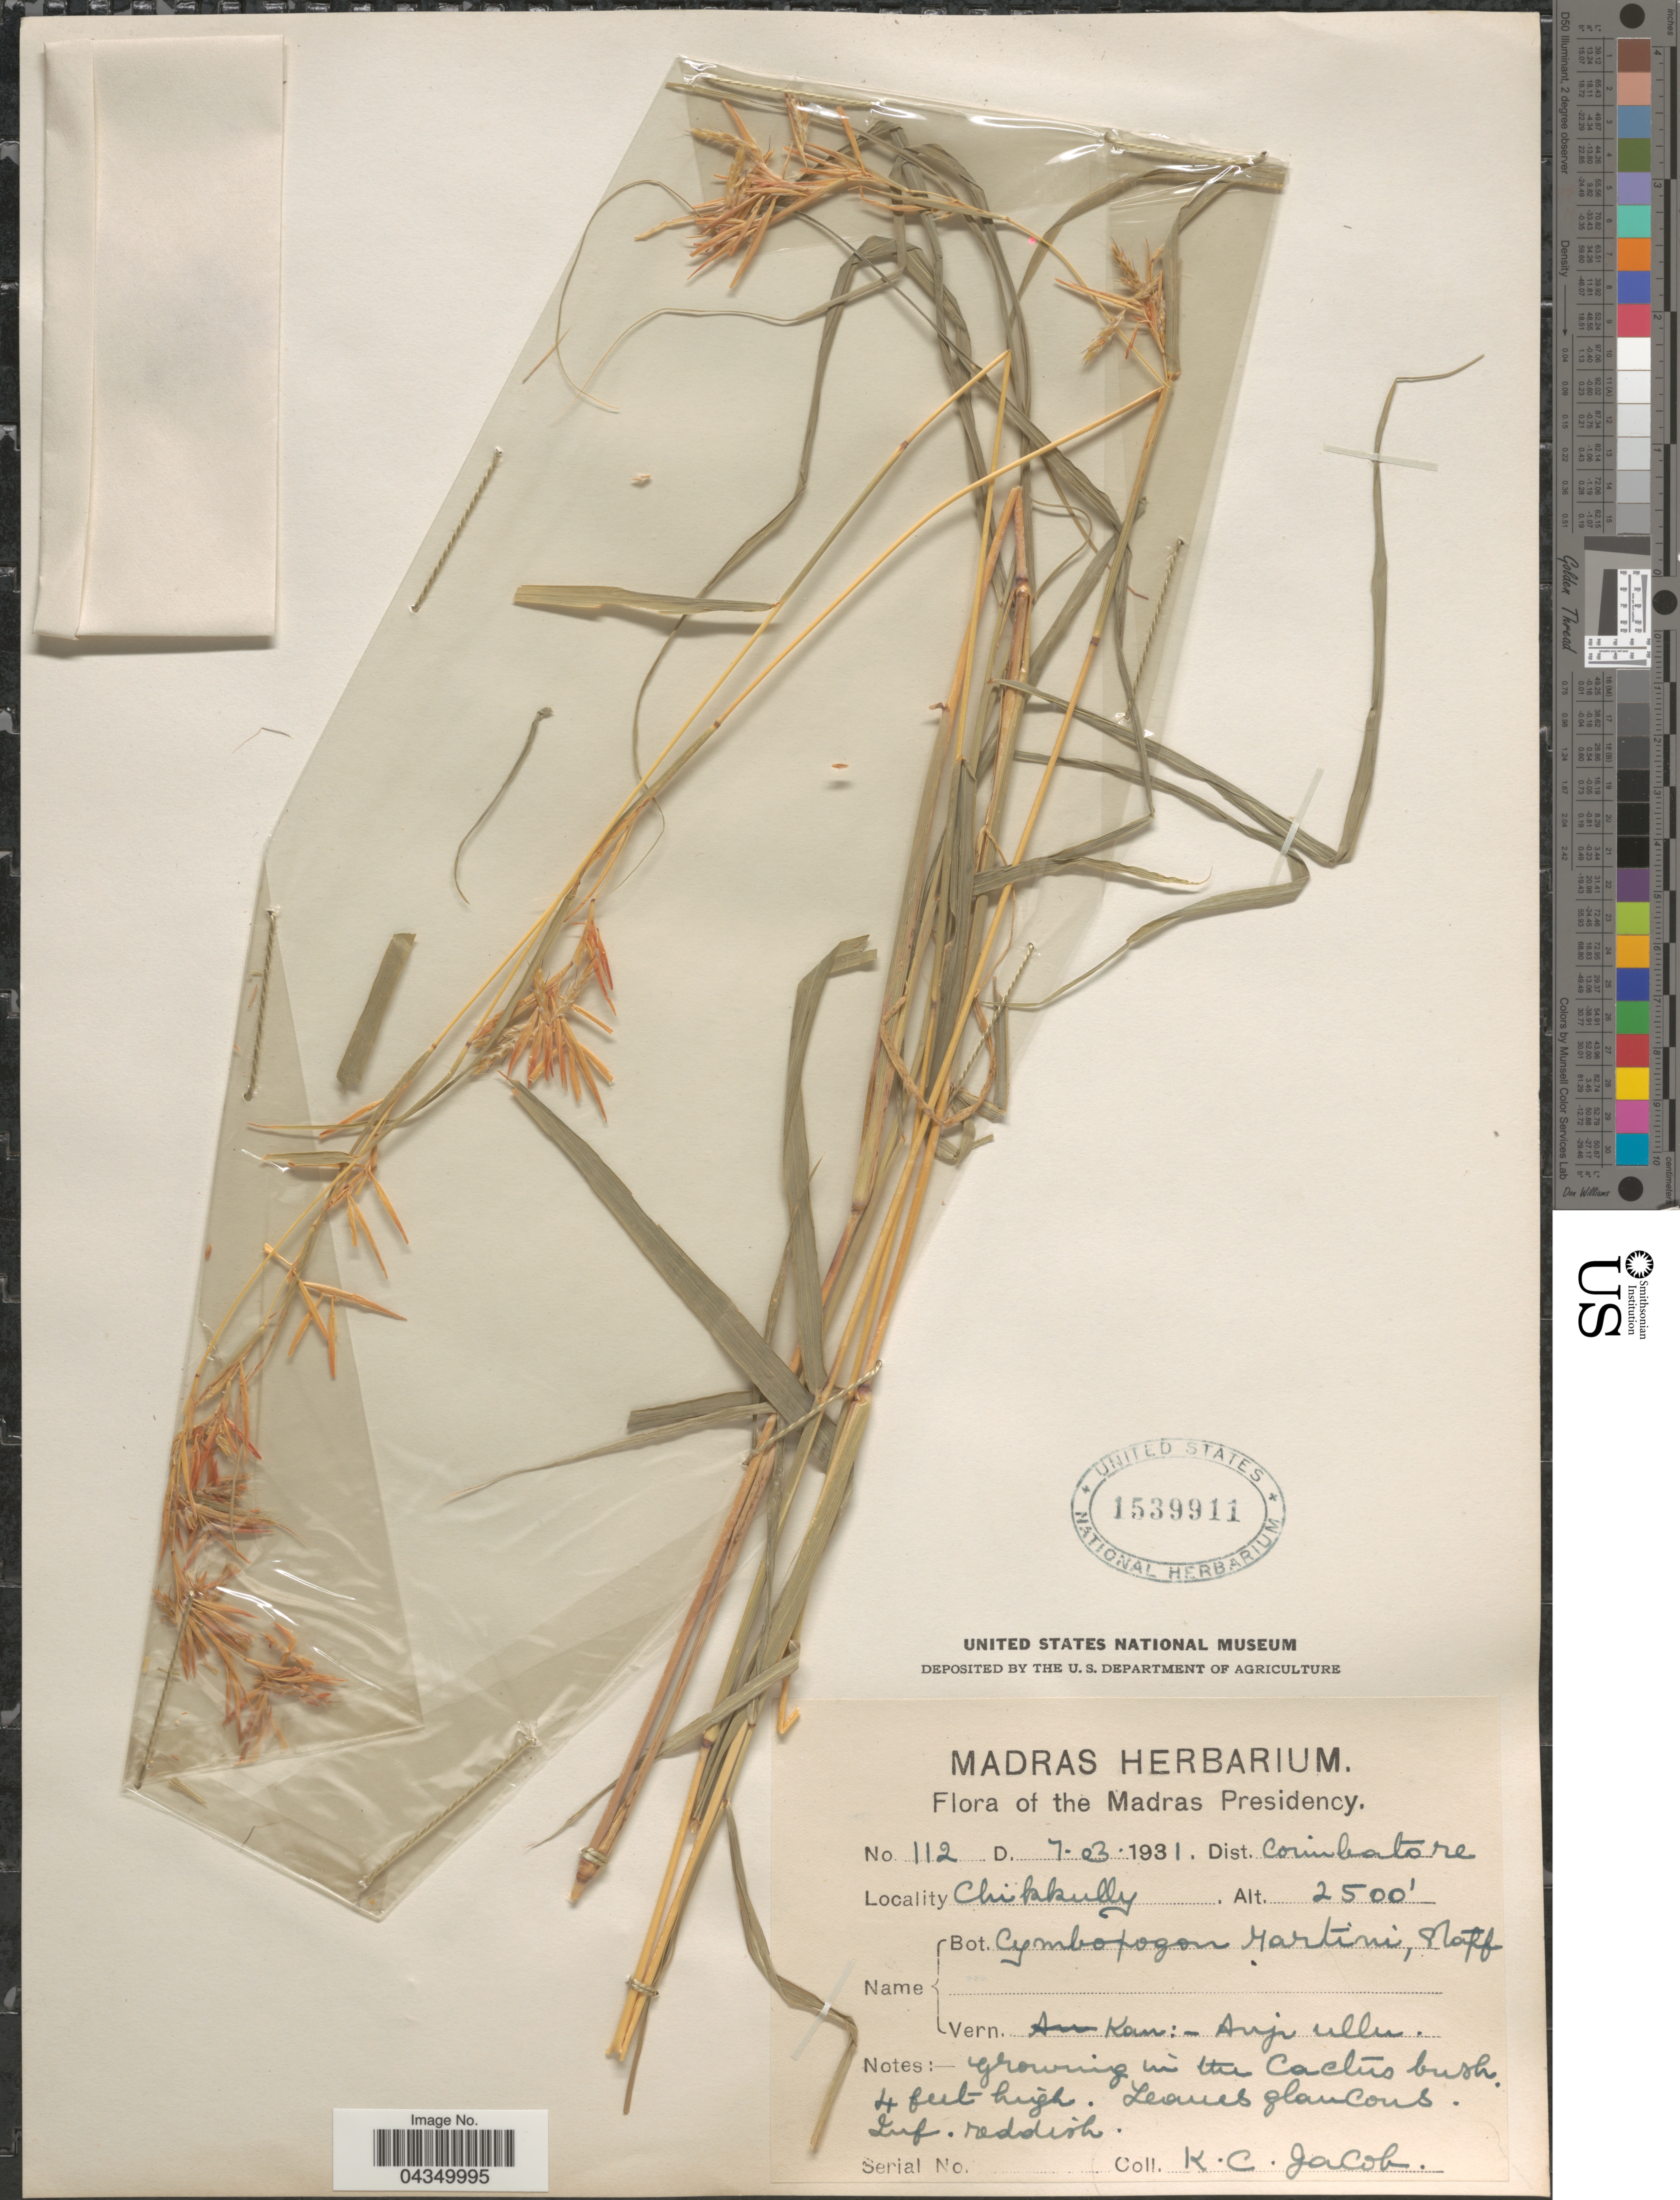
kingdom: Plantae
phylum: Tracheophyta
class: Liliopsida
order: Poales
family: Poaceae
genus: Cymbopogon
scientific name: Cymbopogon martini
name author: (Roxb.) Stapf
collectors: K. Jacob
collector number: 112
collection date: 1931-03-07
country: India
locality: Madras Presidency. Dist. Corimbatore. Chikkully.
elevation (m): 762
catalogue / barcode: US 1539911